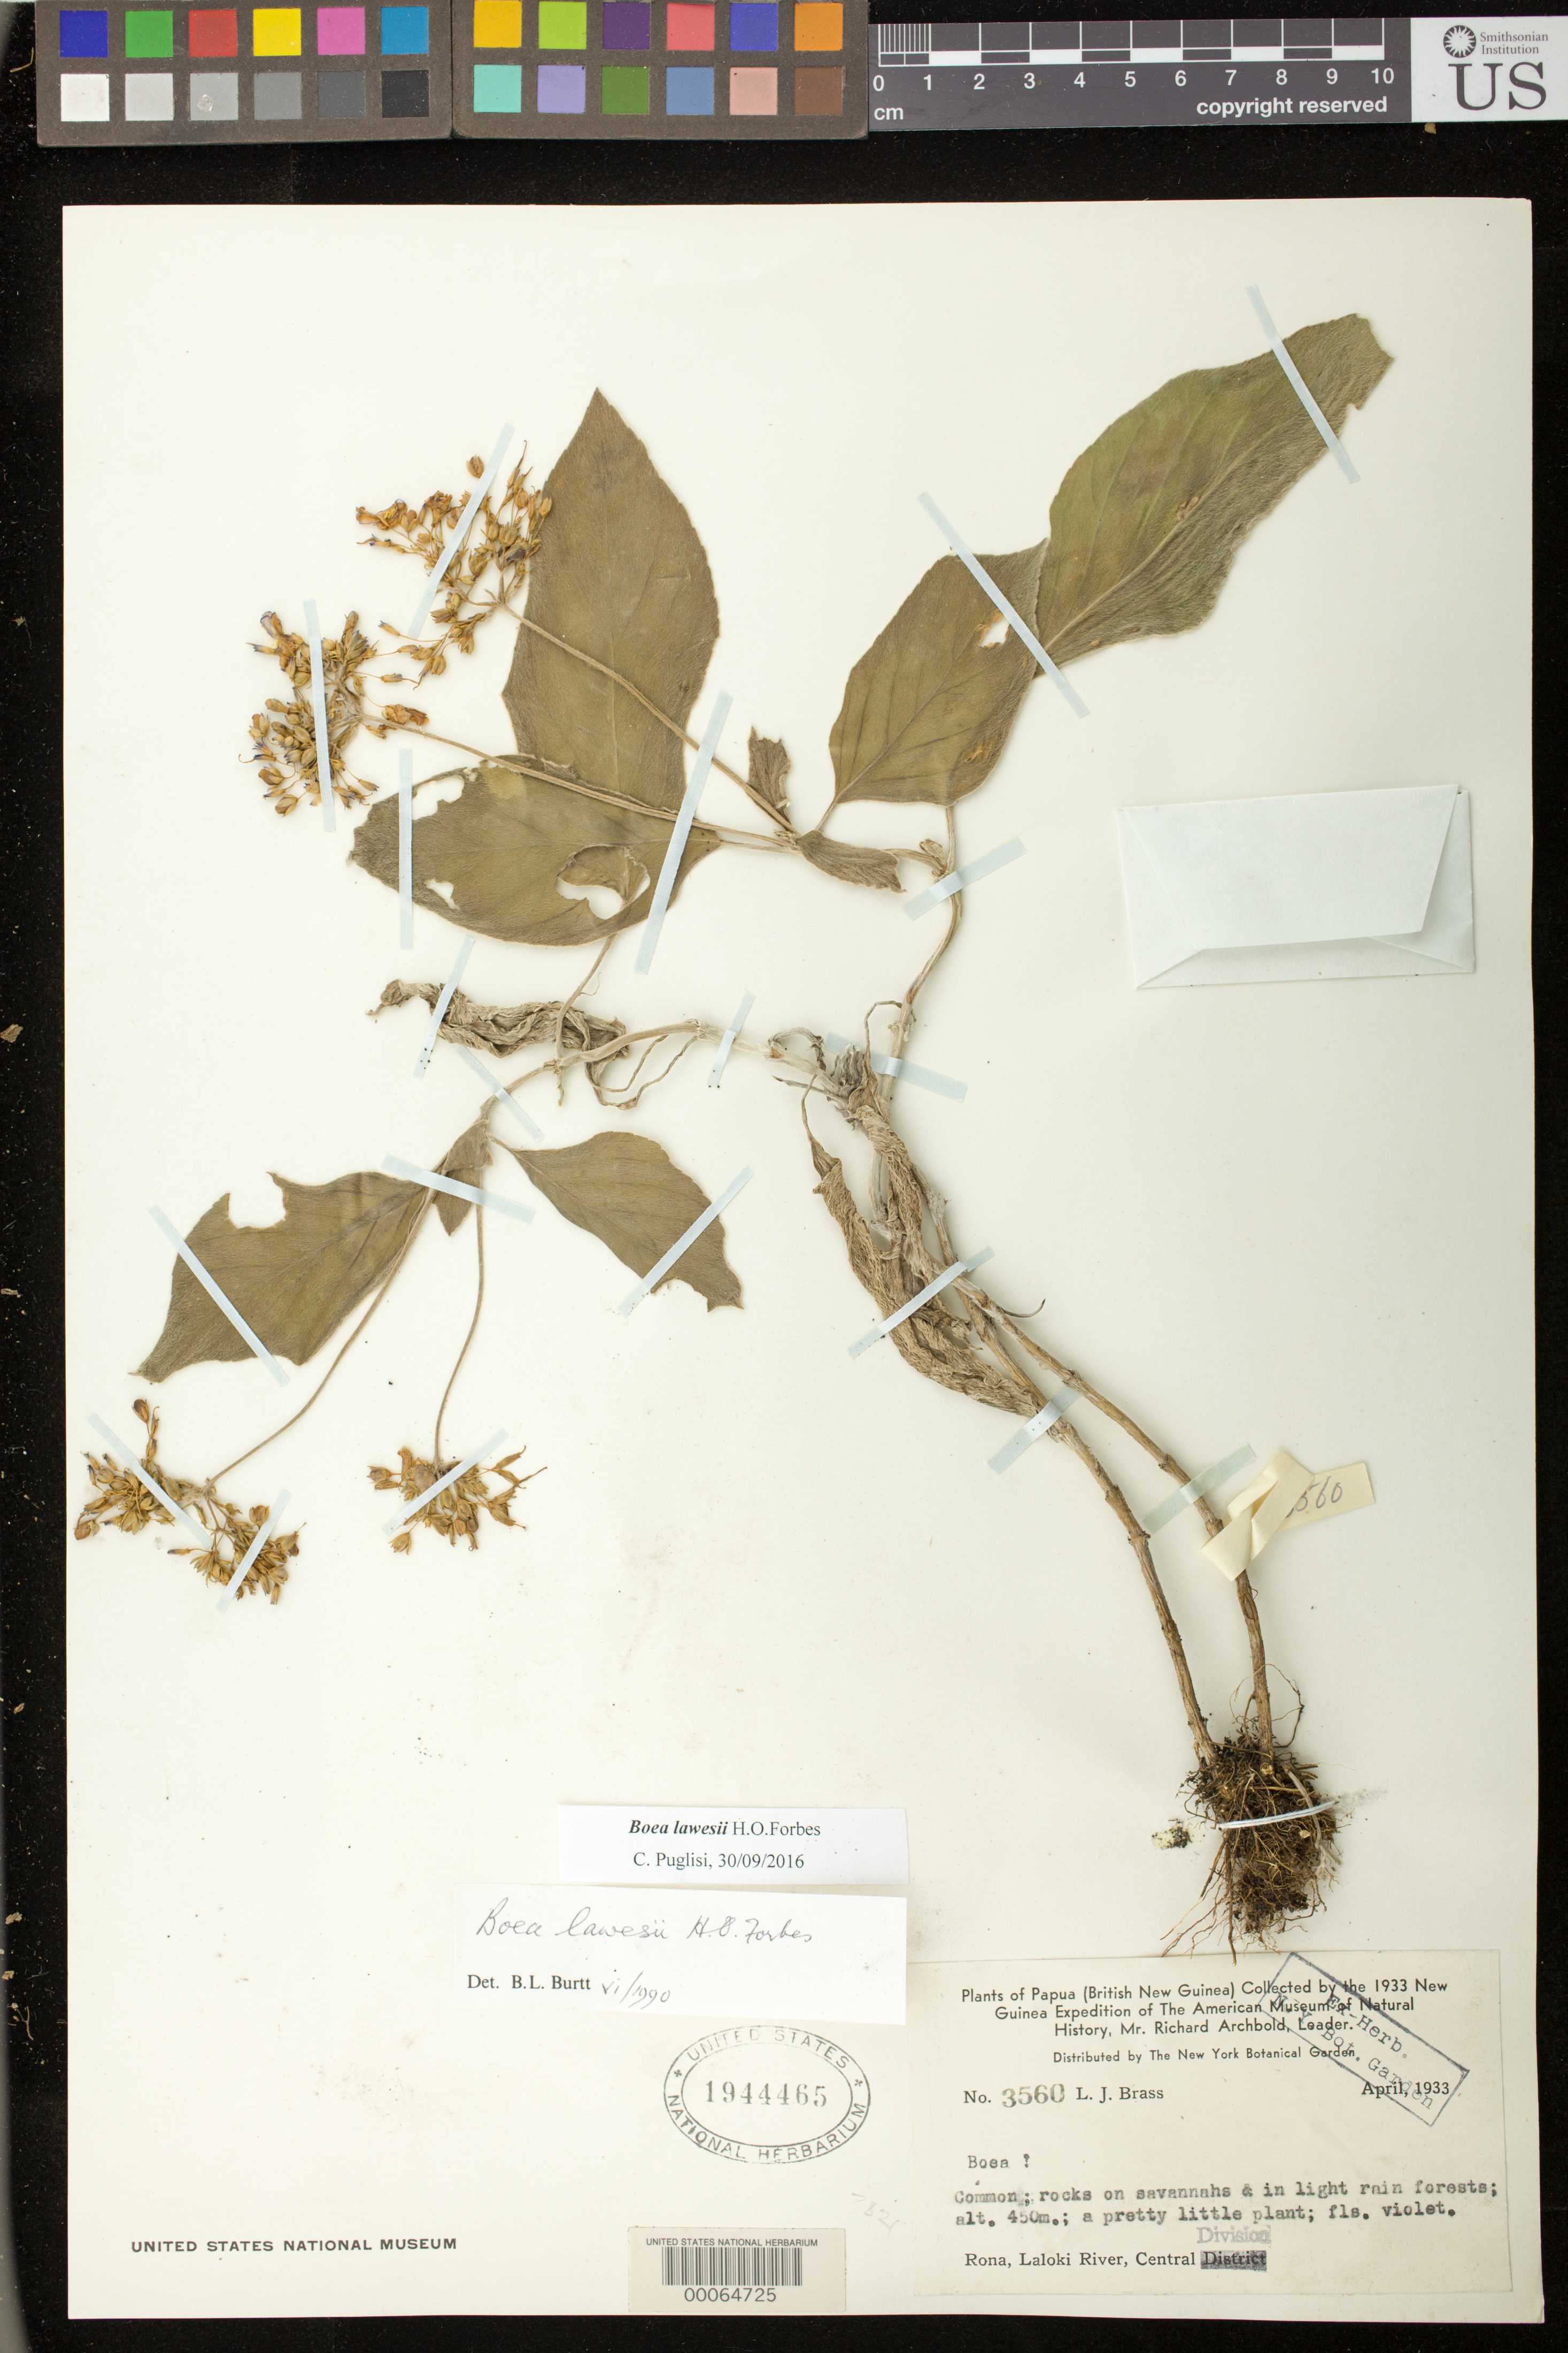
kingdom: Plantae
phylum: Tracheophyta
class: Magnoliopsida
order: Lamiales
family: Gesneriaceae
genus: Boea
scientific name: Boea lawesii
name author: H.O. Forbes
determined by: Burtt, B. L.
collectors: L. J. Brass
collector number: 3560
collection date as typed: Apr 1933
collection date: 1933-04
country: Papua New Guinea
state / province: Central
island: New Guinea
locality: Rona, laloki river, central division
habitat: Rocks on savannahs in light rain forest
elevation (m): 450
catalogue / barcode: US 1944465